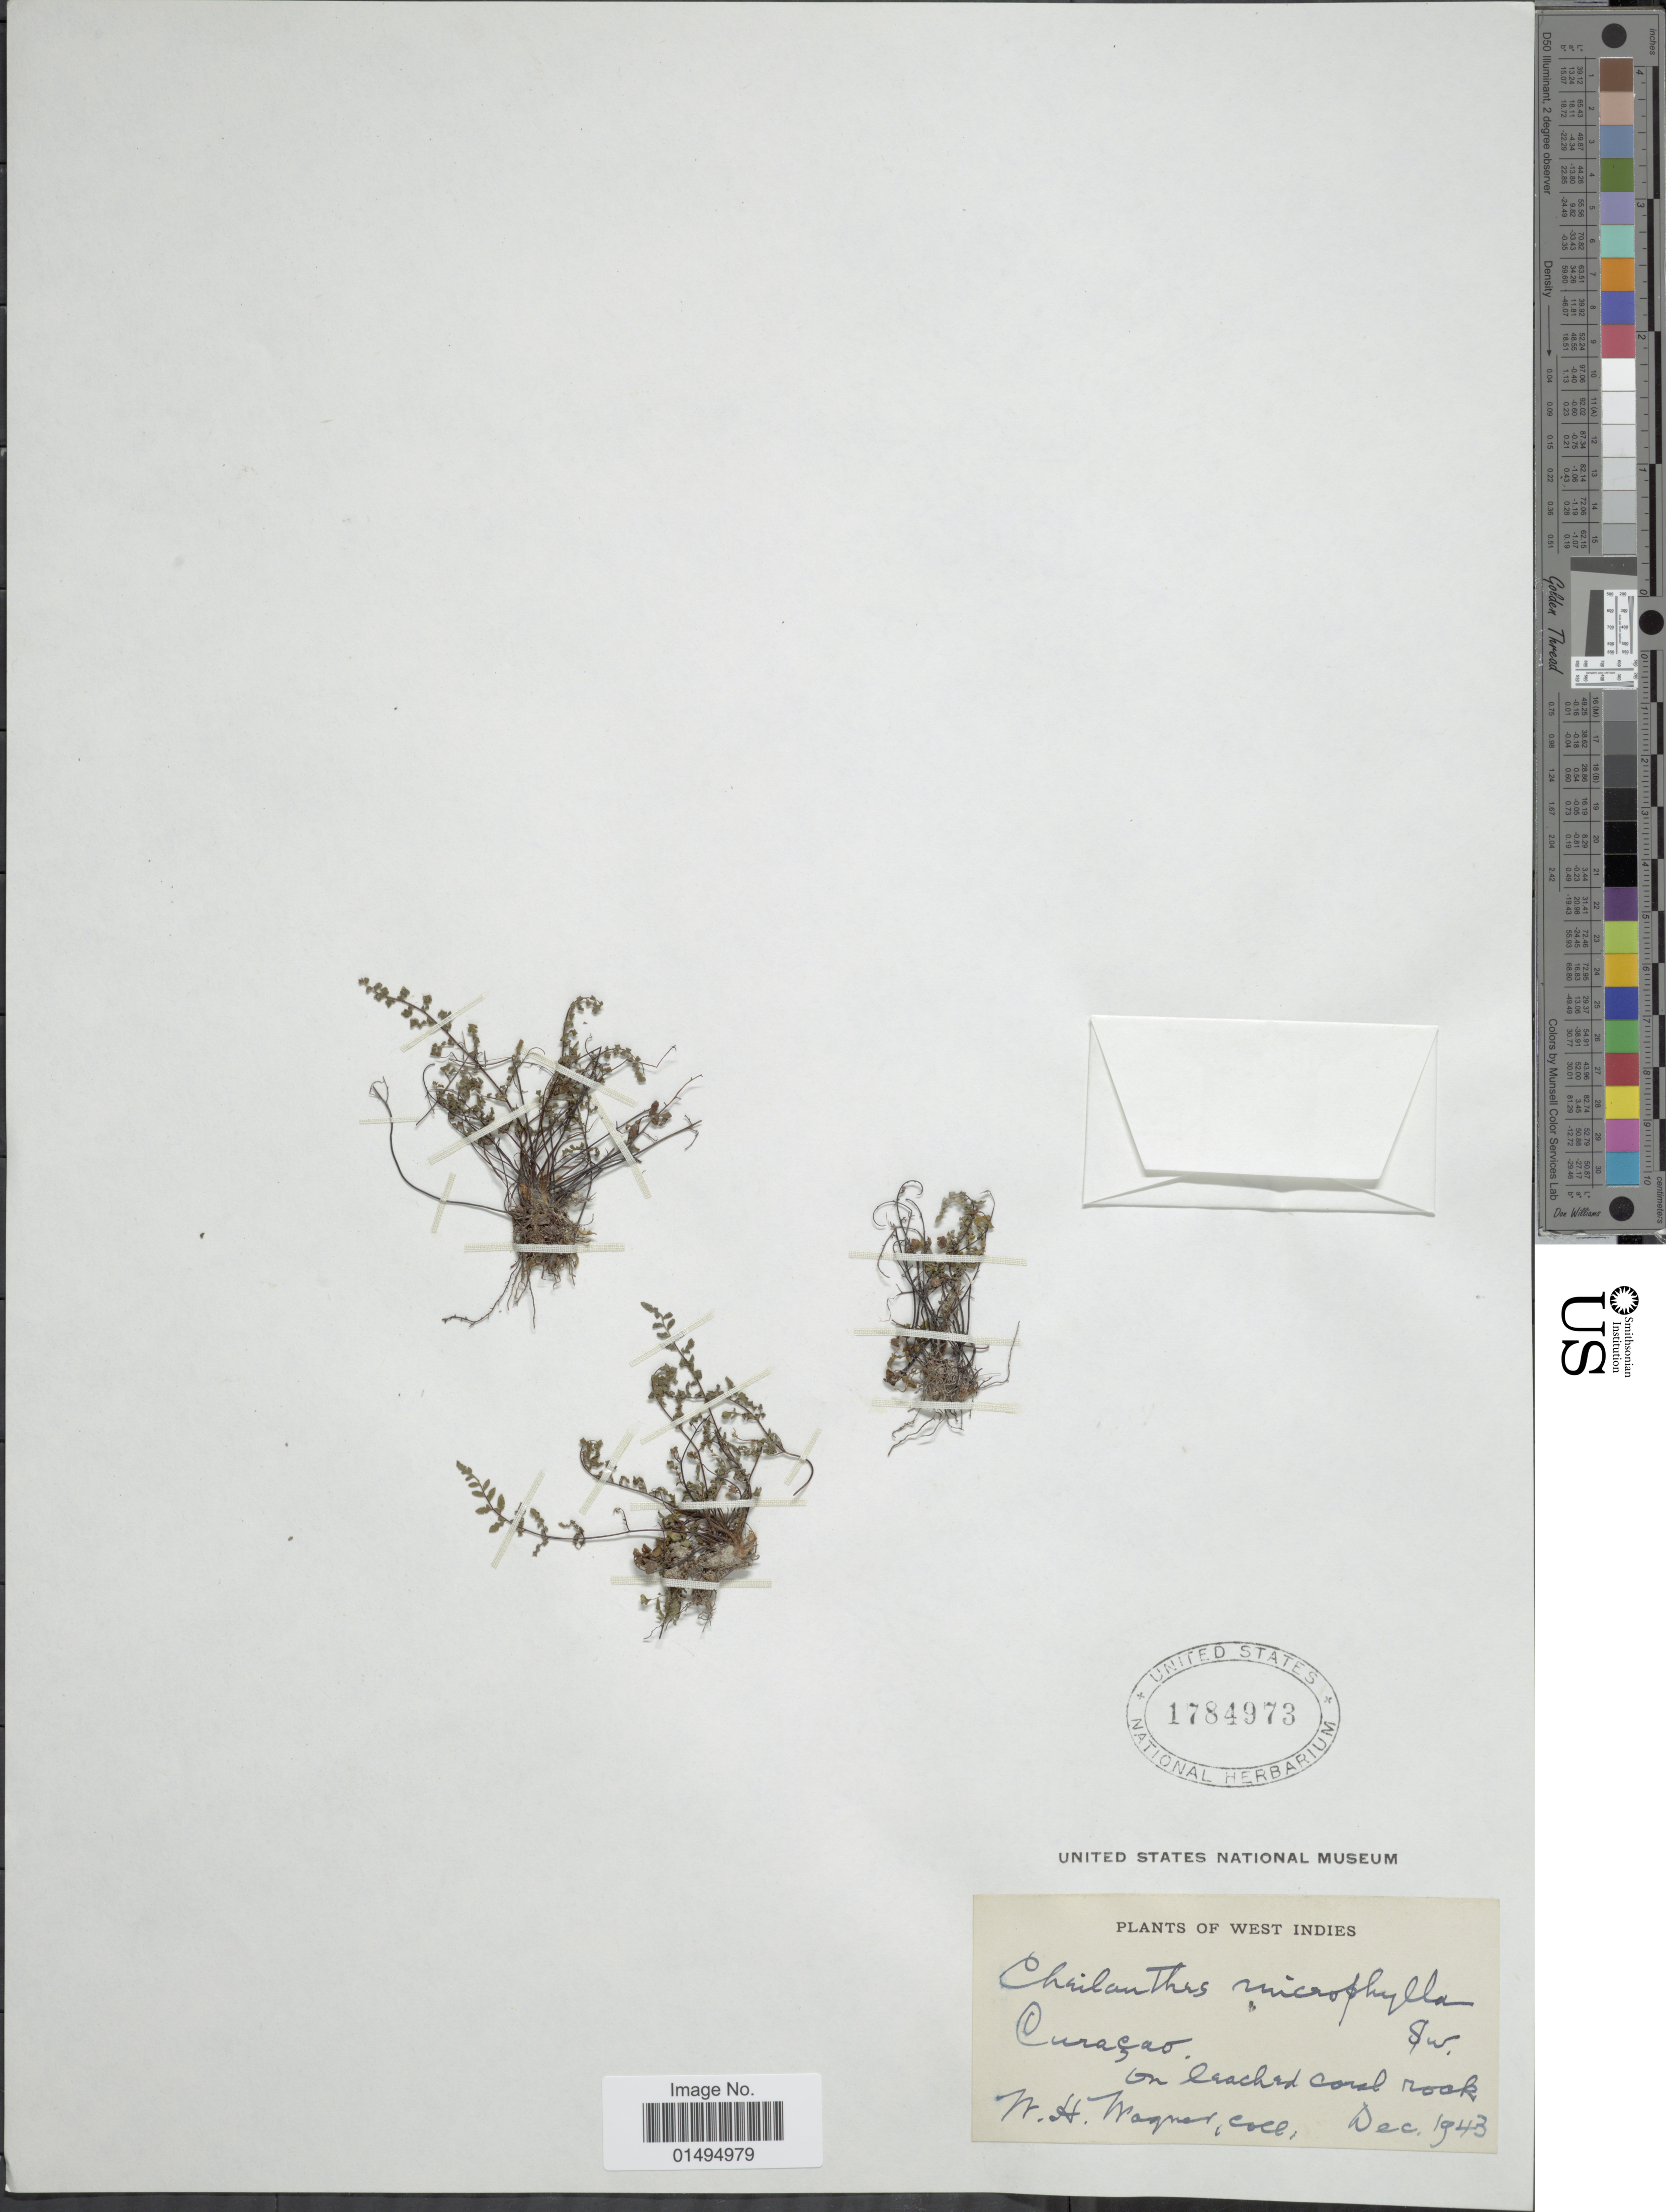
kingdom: Plantae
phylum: Tracheophyta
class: Polypodiopsida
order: Polypodiales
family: Pteridaceae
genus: Myriopteris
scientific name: Myriopteris microphylla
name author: (Sw.) Grusz & Windham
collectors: W. H. Wagner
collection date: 1943-12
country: Curaçao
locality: West Indies.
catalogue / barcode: US 1784973